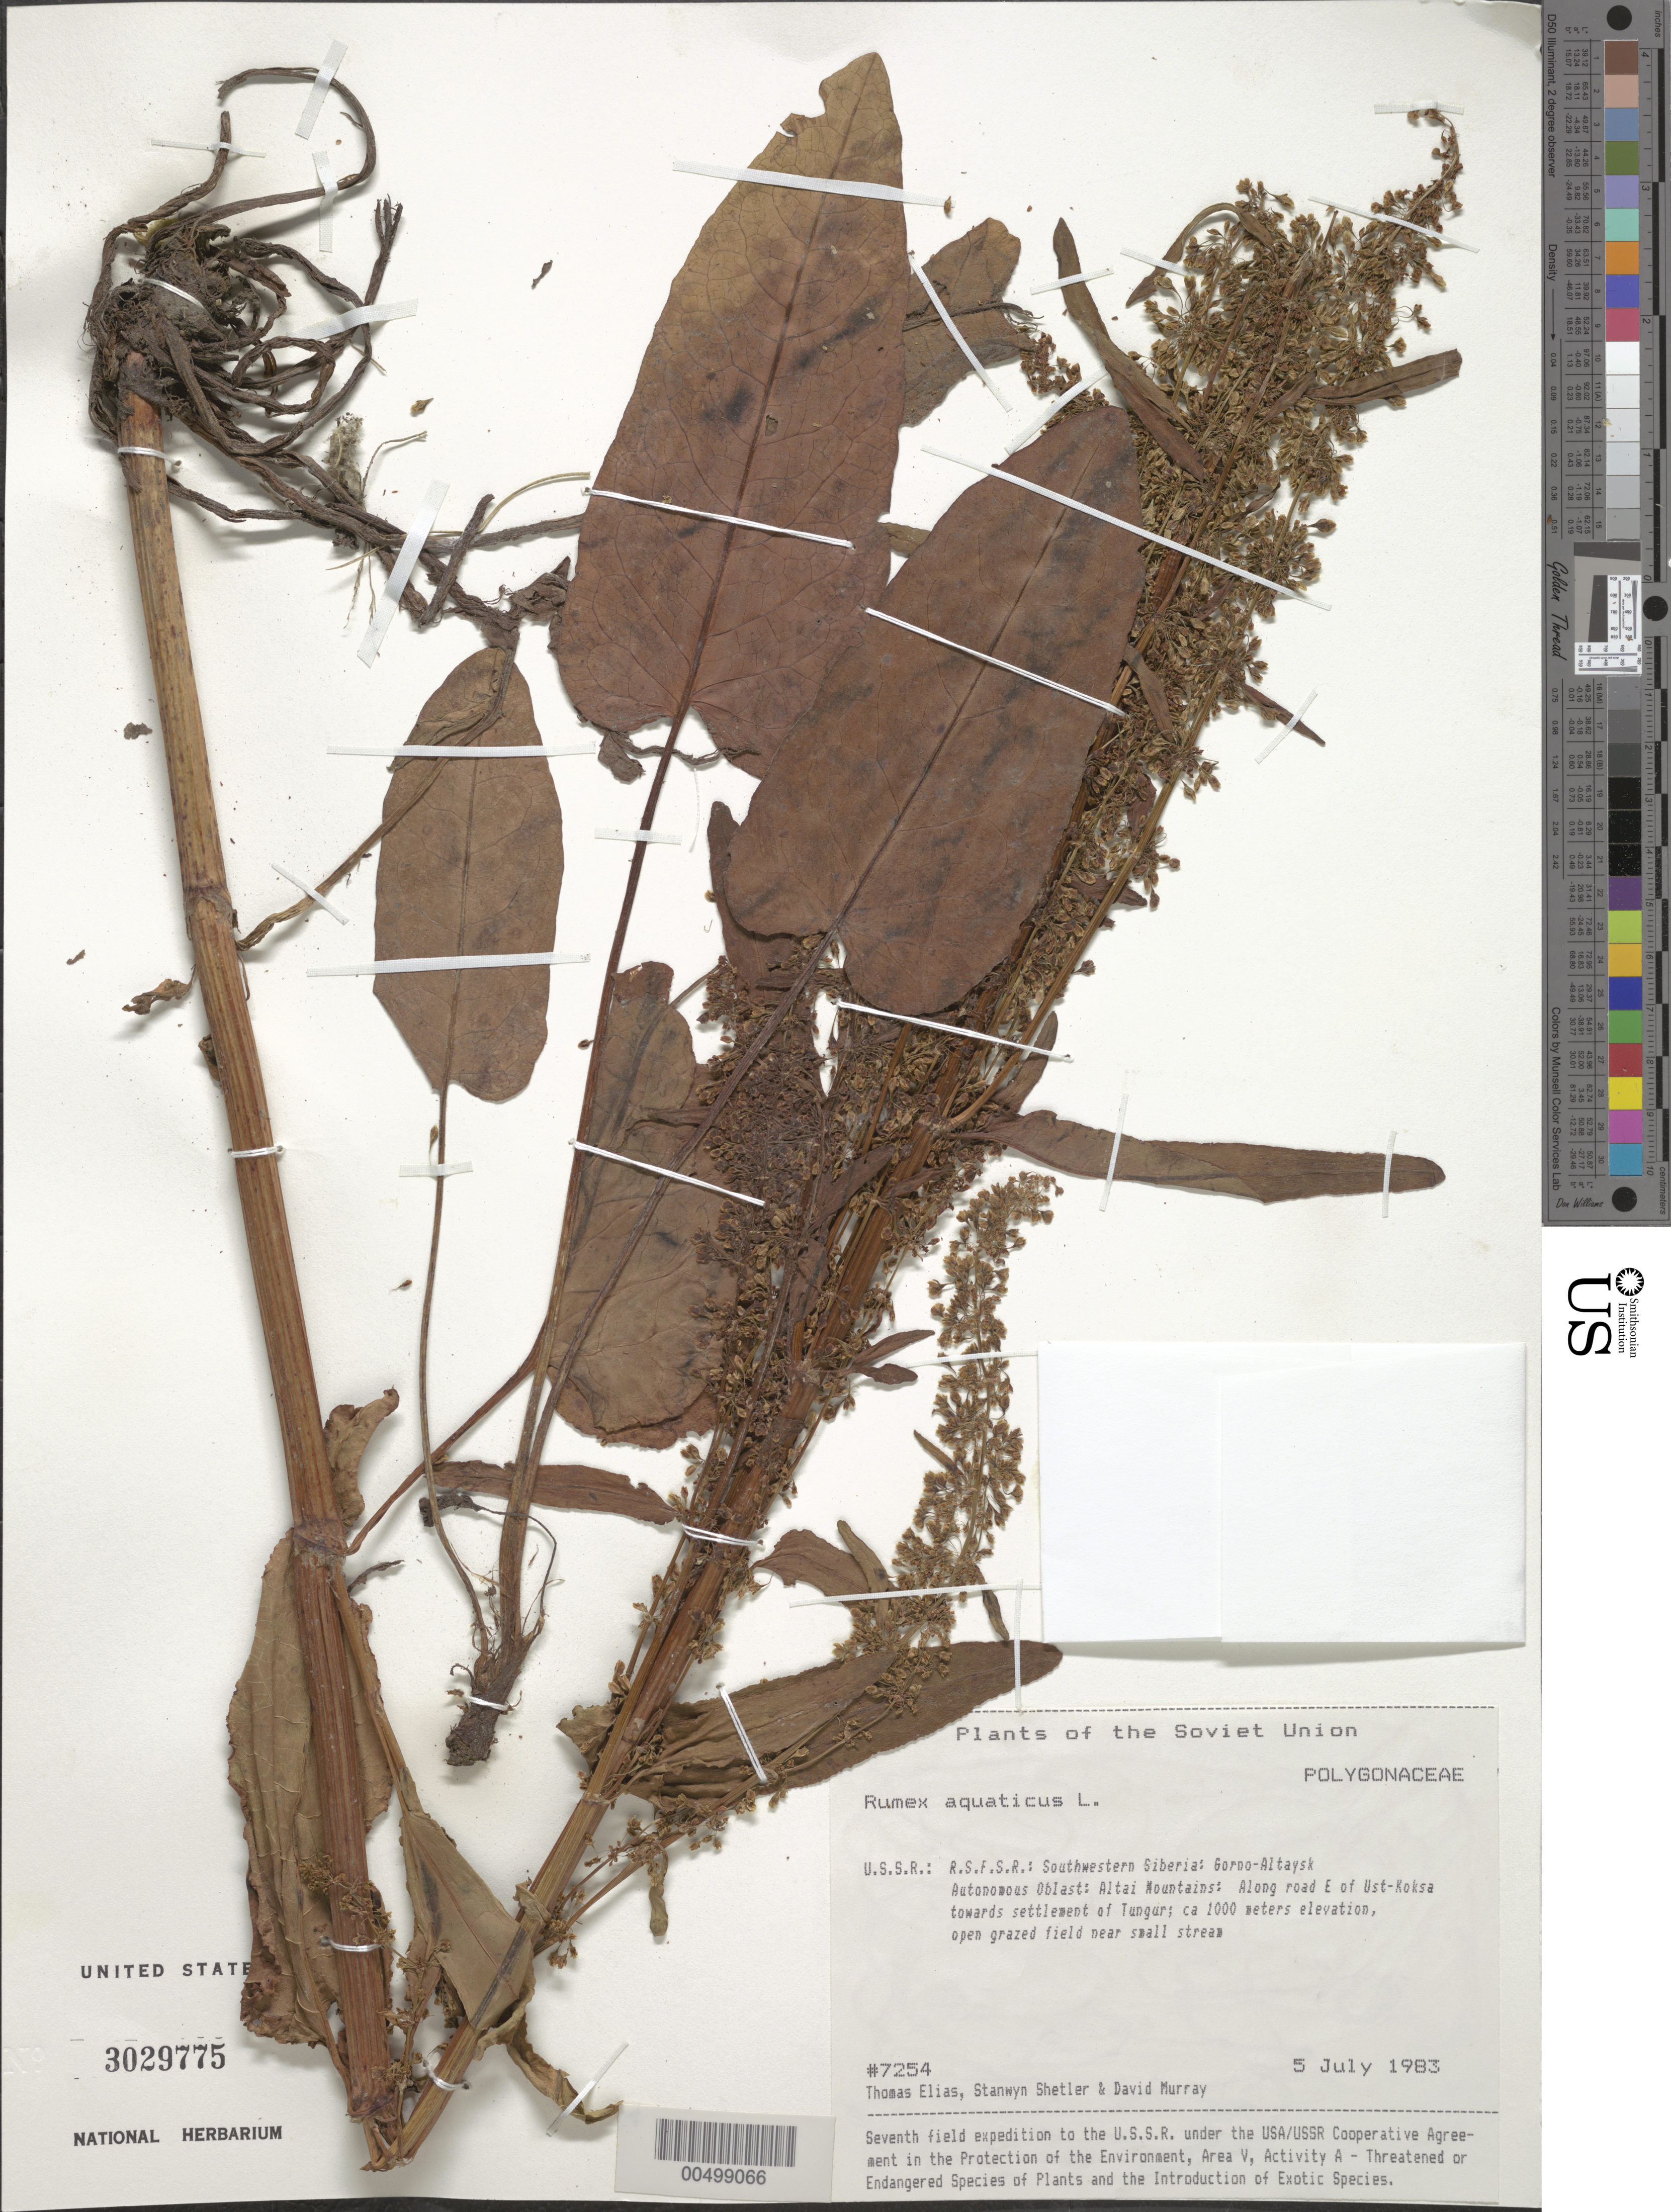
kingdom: Plantae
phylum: Tracheophyta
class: Magnoliopsida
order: Caryophyllales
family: Polygonaceae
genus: Rumex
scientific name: Rumex aquaticus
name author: L.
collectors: T. Elias, S. Shetler & D. F. Murray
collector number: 7254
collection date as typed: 05 Jul 1983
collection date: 1983-07-05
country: Russian Federation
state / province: Altai Republic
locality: Altai Mountains, along road E of Ust-Koksa towards settlement of Tungur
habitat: open grazed field near small stream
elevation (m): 1000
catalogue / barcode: US 3029775